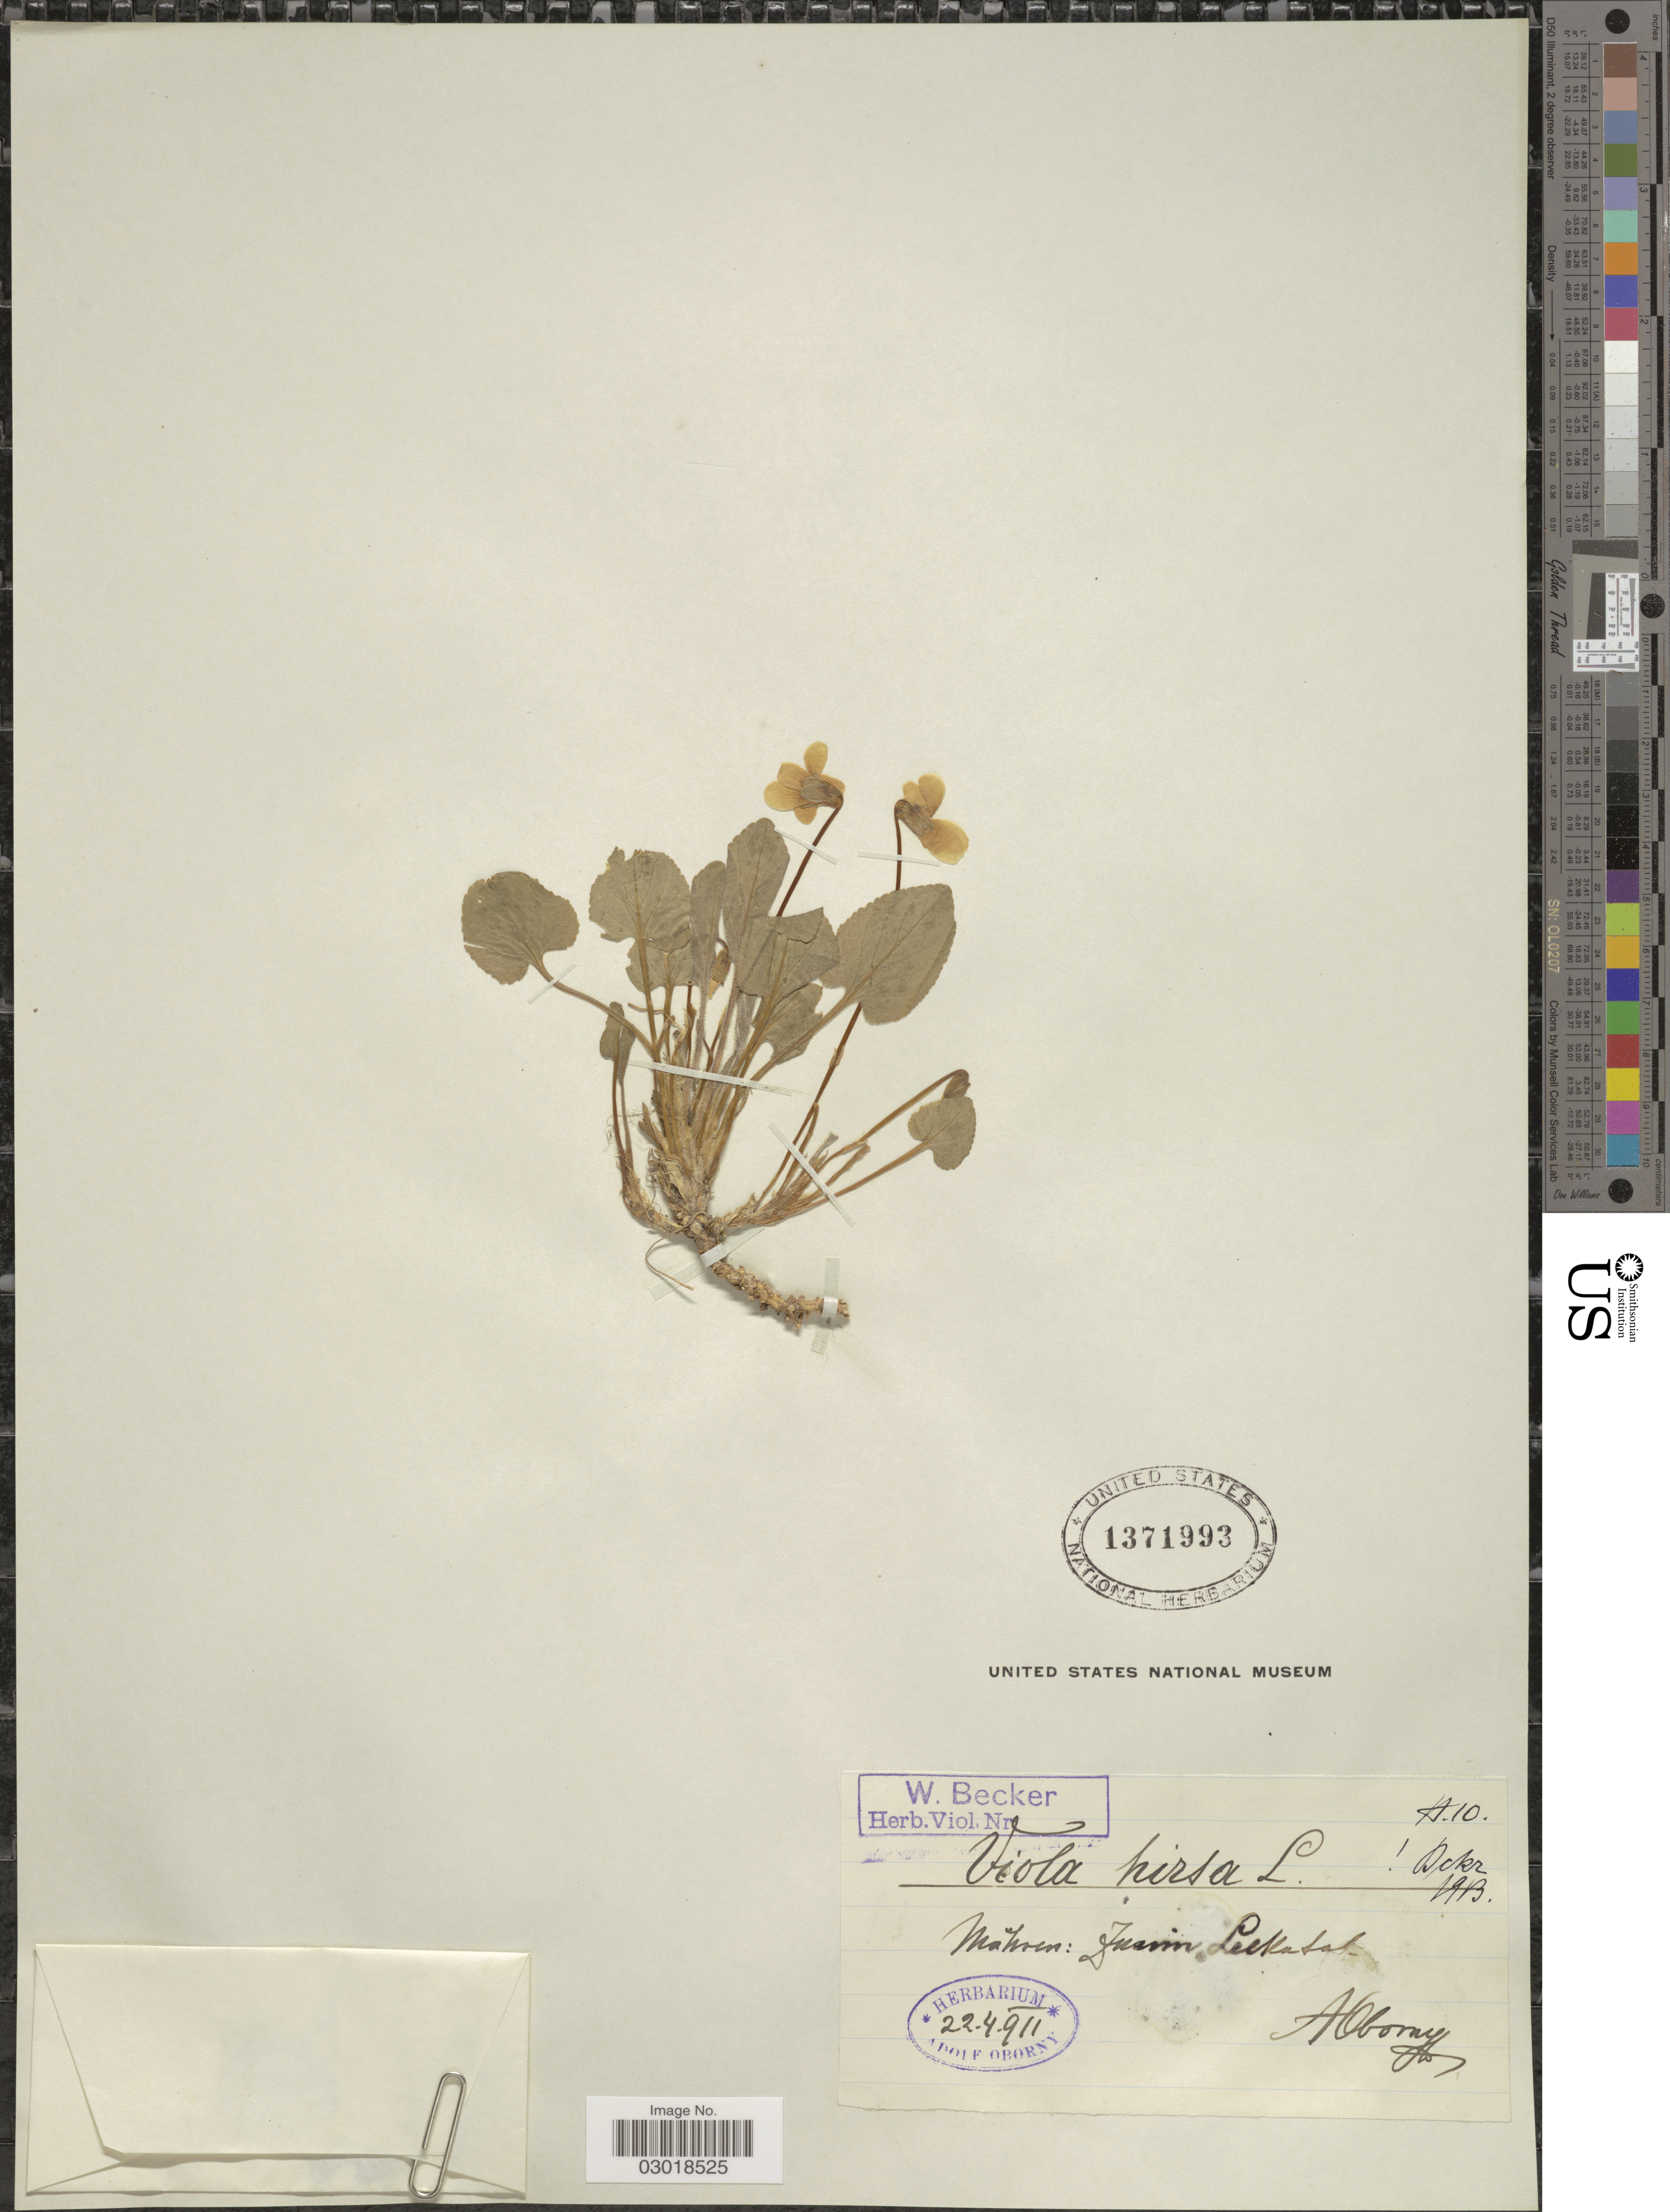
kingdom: Plantae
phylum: Tracheophyta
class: Magnoliopsida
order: Malpighiales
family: Violaceae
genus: Viola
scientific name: Viola hirta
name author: L.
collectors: A. Oborny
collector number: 10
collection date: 1911-04-22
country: Czechia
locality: Mähren: Znaim Lecklatal. [interpreted]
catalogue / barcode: US 1371993